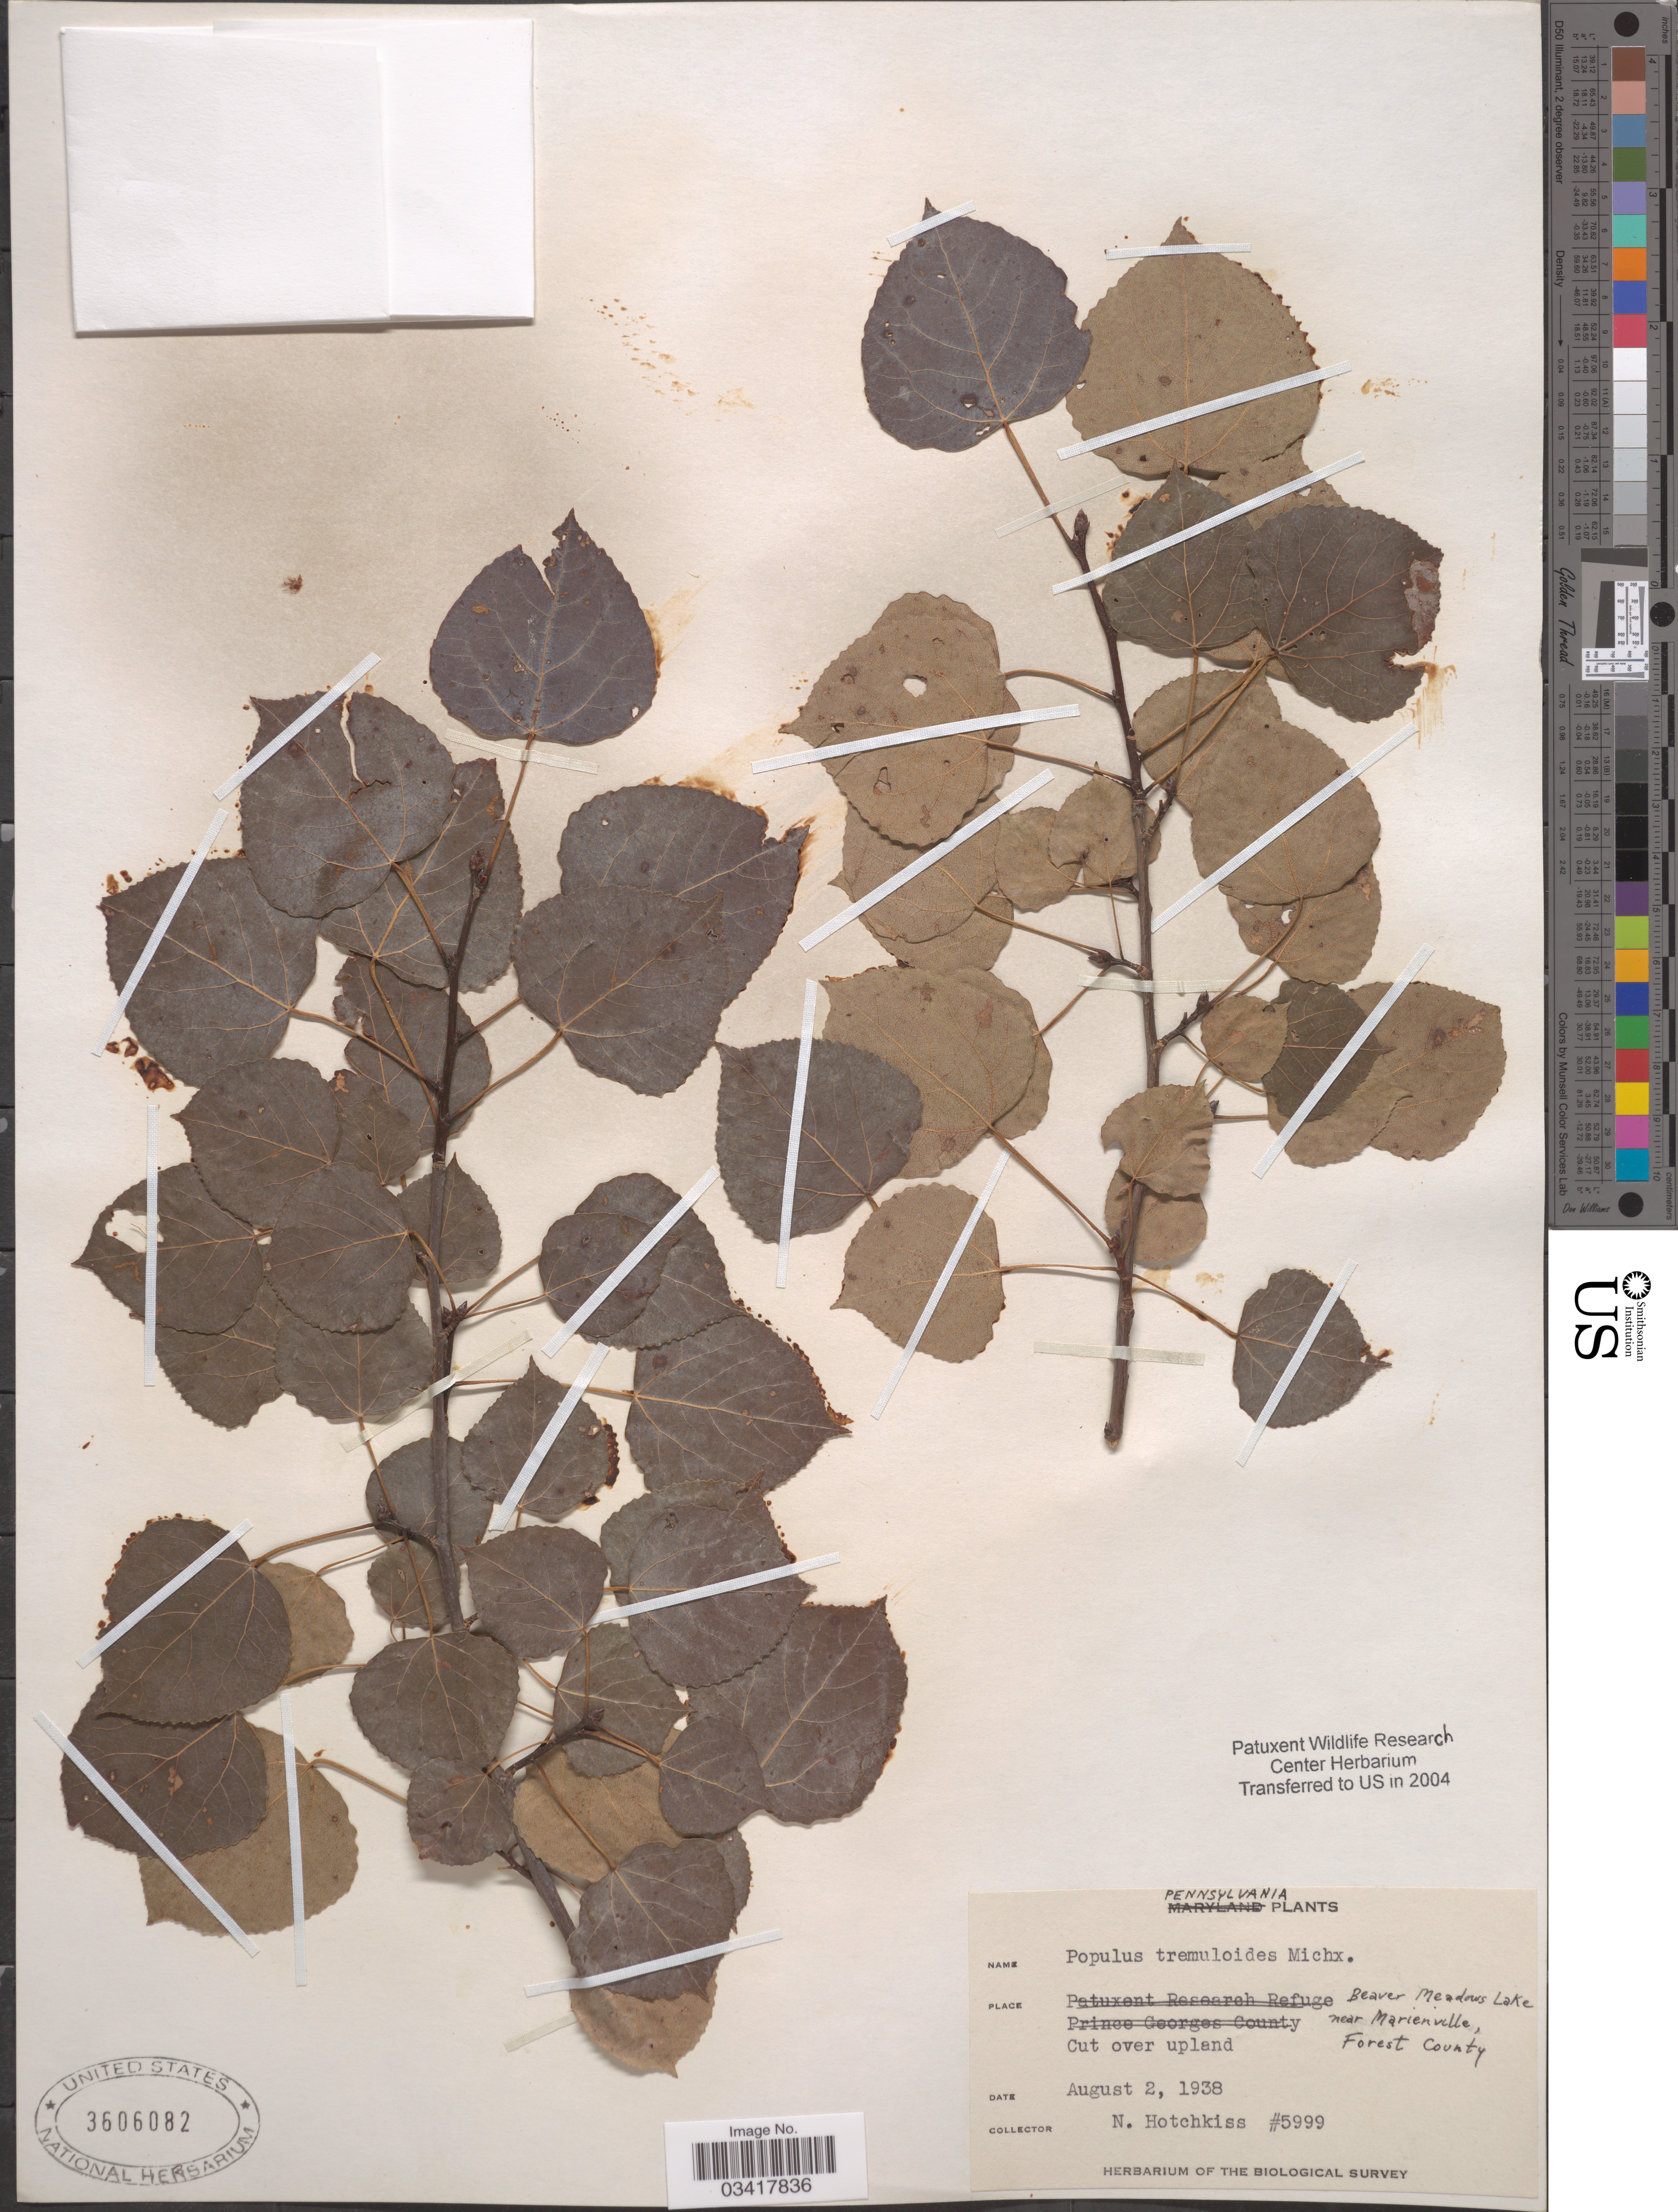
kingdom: Plantae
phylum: Tracheophyta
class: Magnoliopsida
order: Malpighiales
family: Salicaceae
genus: Populus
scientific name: Populus tremuloides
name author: Michx.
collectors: N. Hotchkiss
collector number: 5999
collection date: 1938-08-02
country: United States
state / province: Pennsylvania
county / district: Forest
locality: Beaver Meadows Lake near Marienville, Forest County.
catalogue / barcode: US 3606082